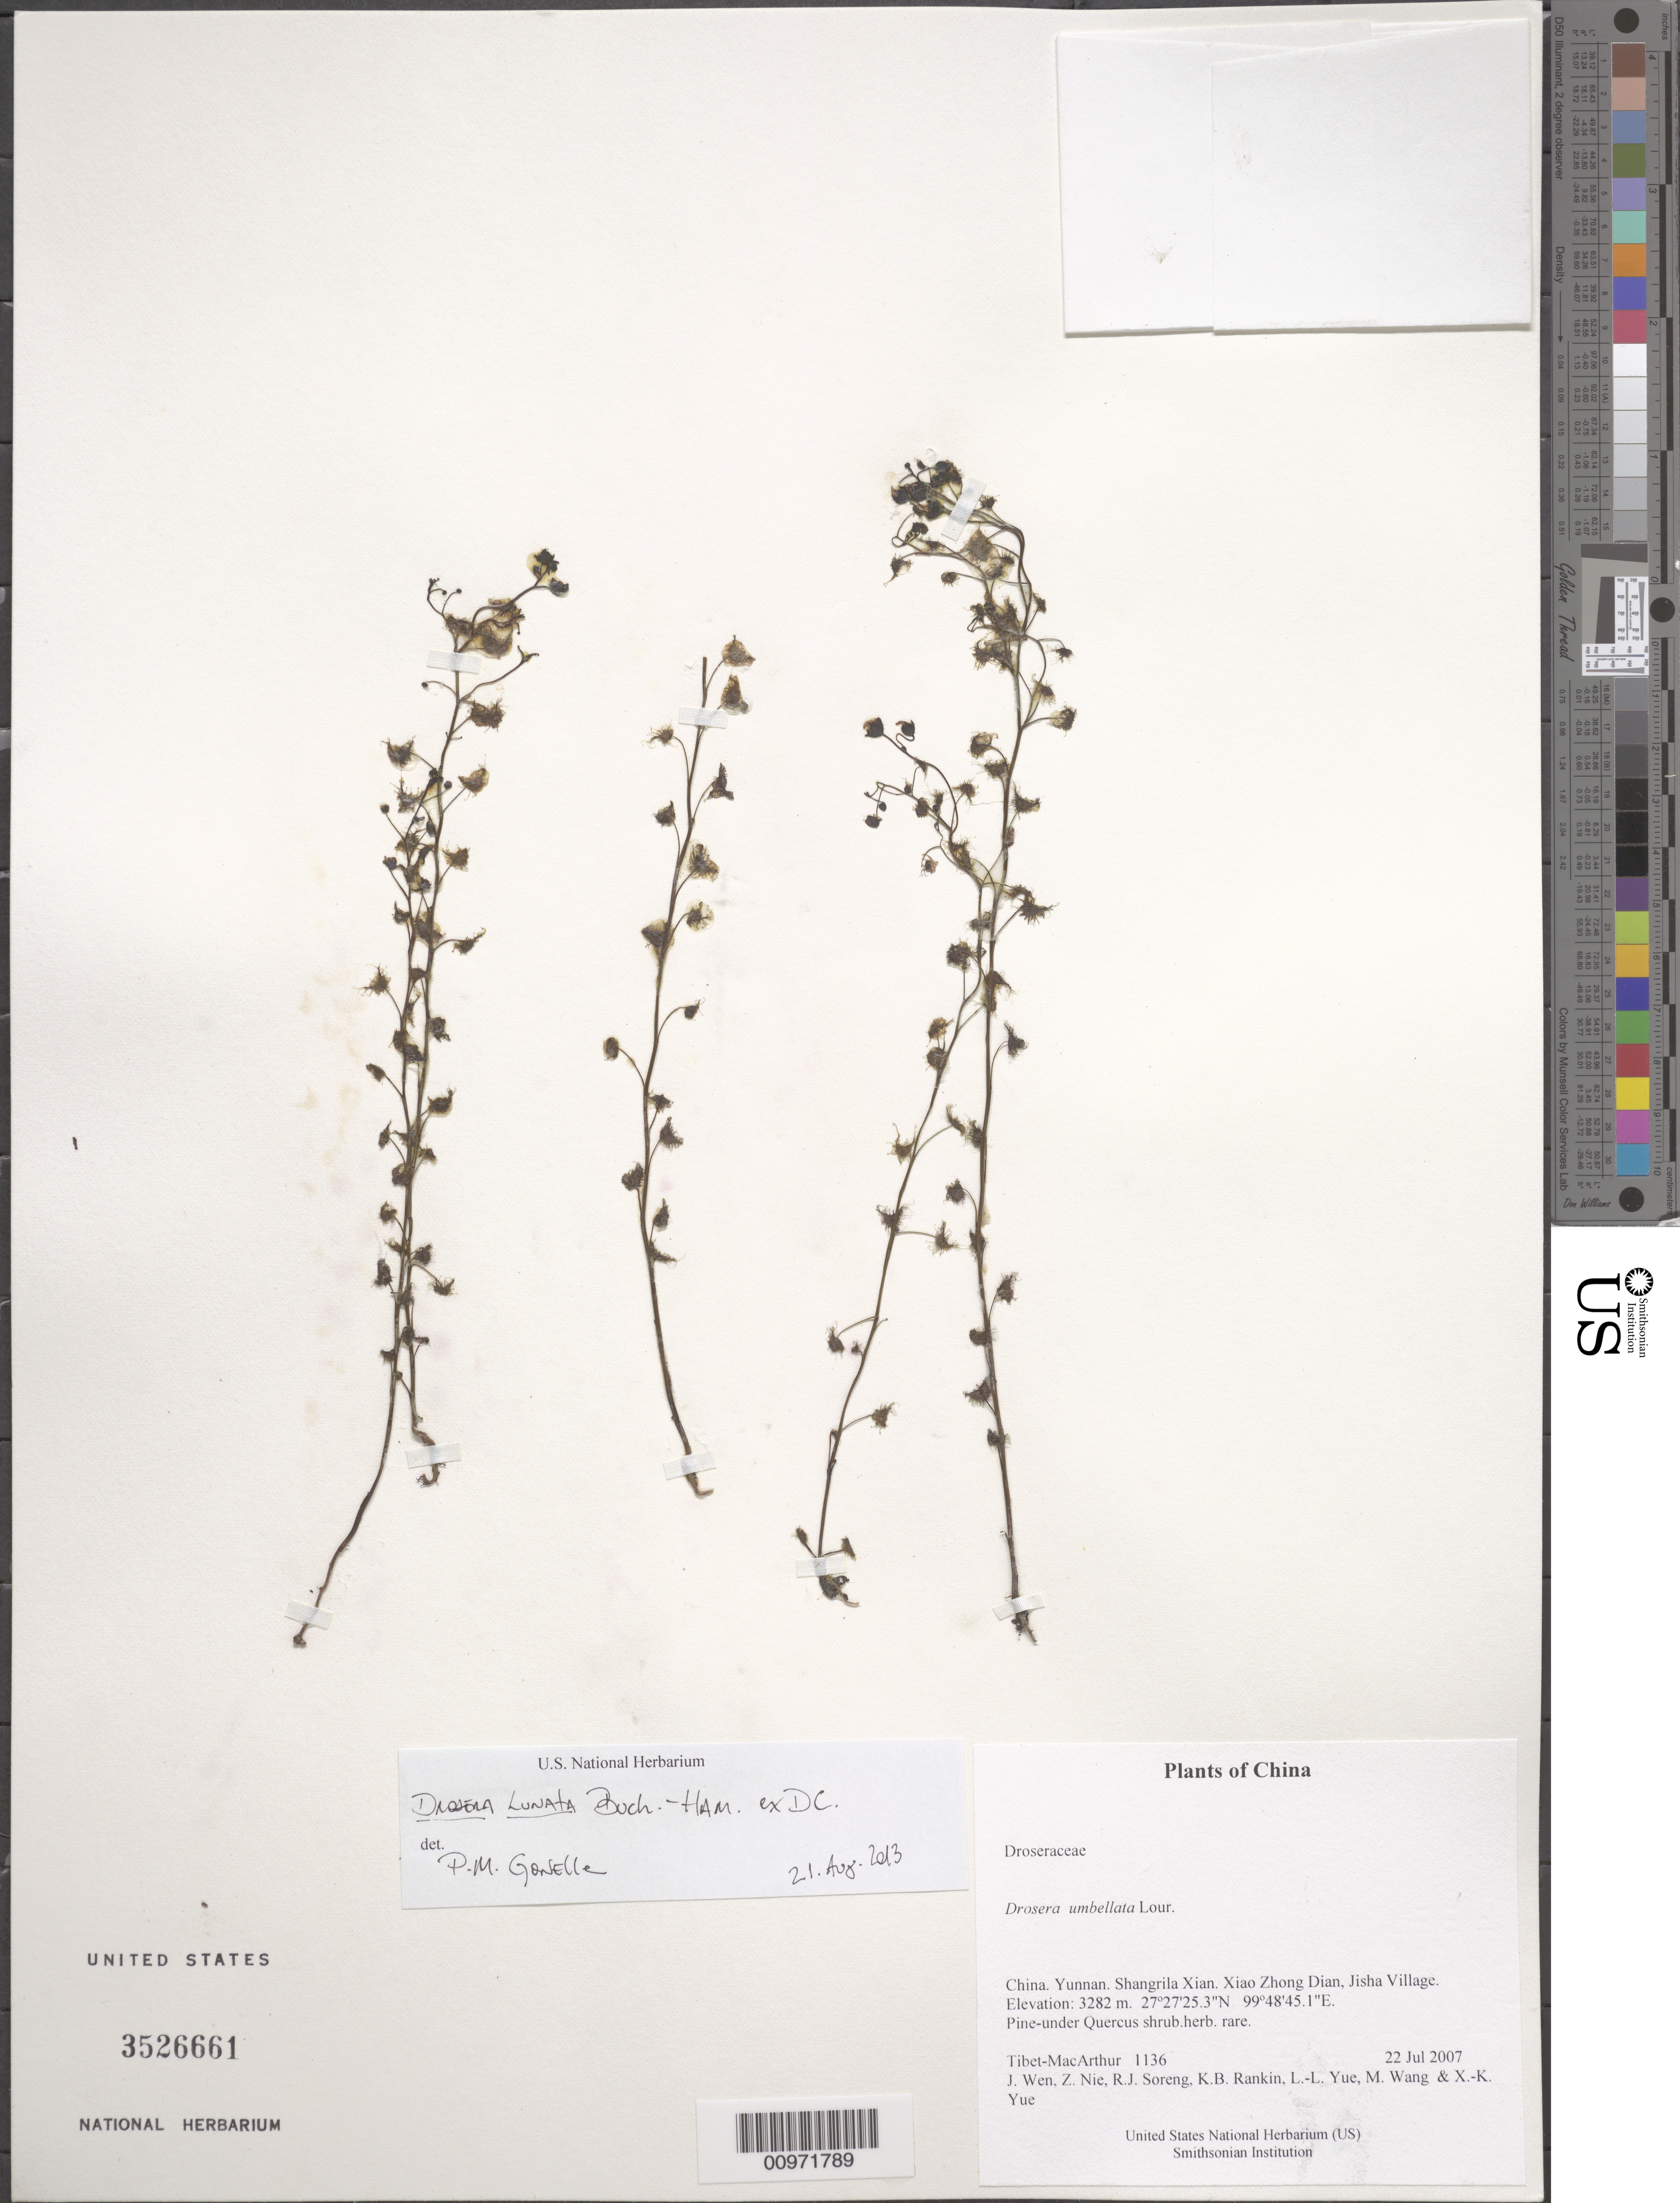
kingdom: Plantae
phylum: Tracheophyta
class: Magnoliopsida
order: Caryophyllales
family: Droseraceae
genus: Drosera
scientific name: Drosera lunata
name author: Buch.-Ham.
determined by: Gonelle, P. M.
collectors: Tibet-MacArthur, J. Wen, Z. Nie, R. J. Soreng, K. Rankin, L. Yue, M. Wang & X. Yue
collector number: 1136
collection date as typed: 22 Jul 2007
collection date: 2007-07-22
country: China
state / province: Yunnan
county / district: Shangrila Xian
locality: Xiao Zhong Dian, Jisha Village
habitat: Pine-under Quercus shrub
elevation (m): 3282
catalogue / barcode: US 3526661